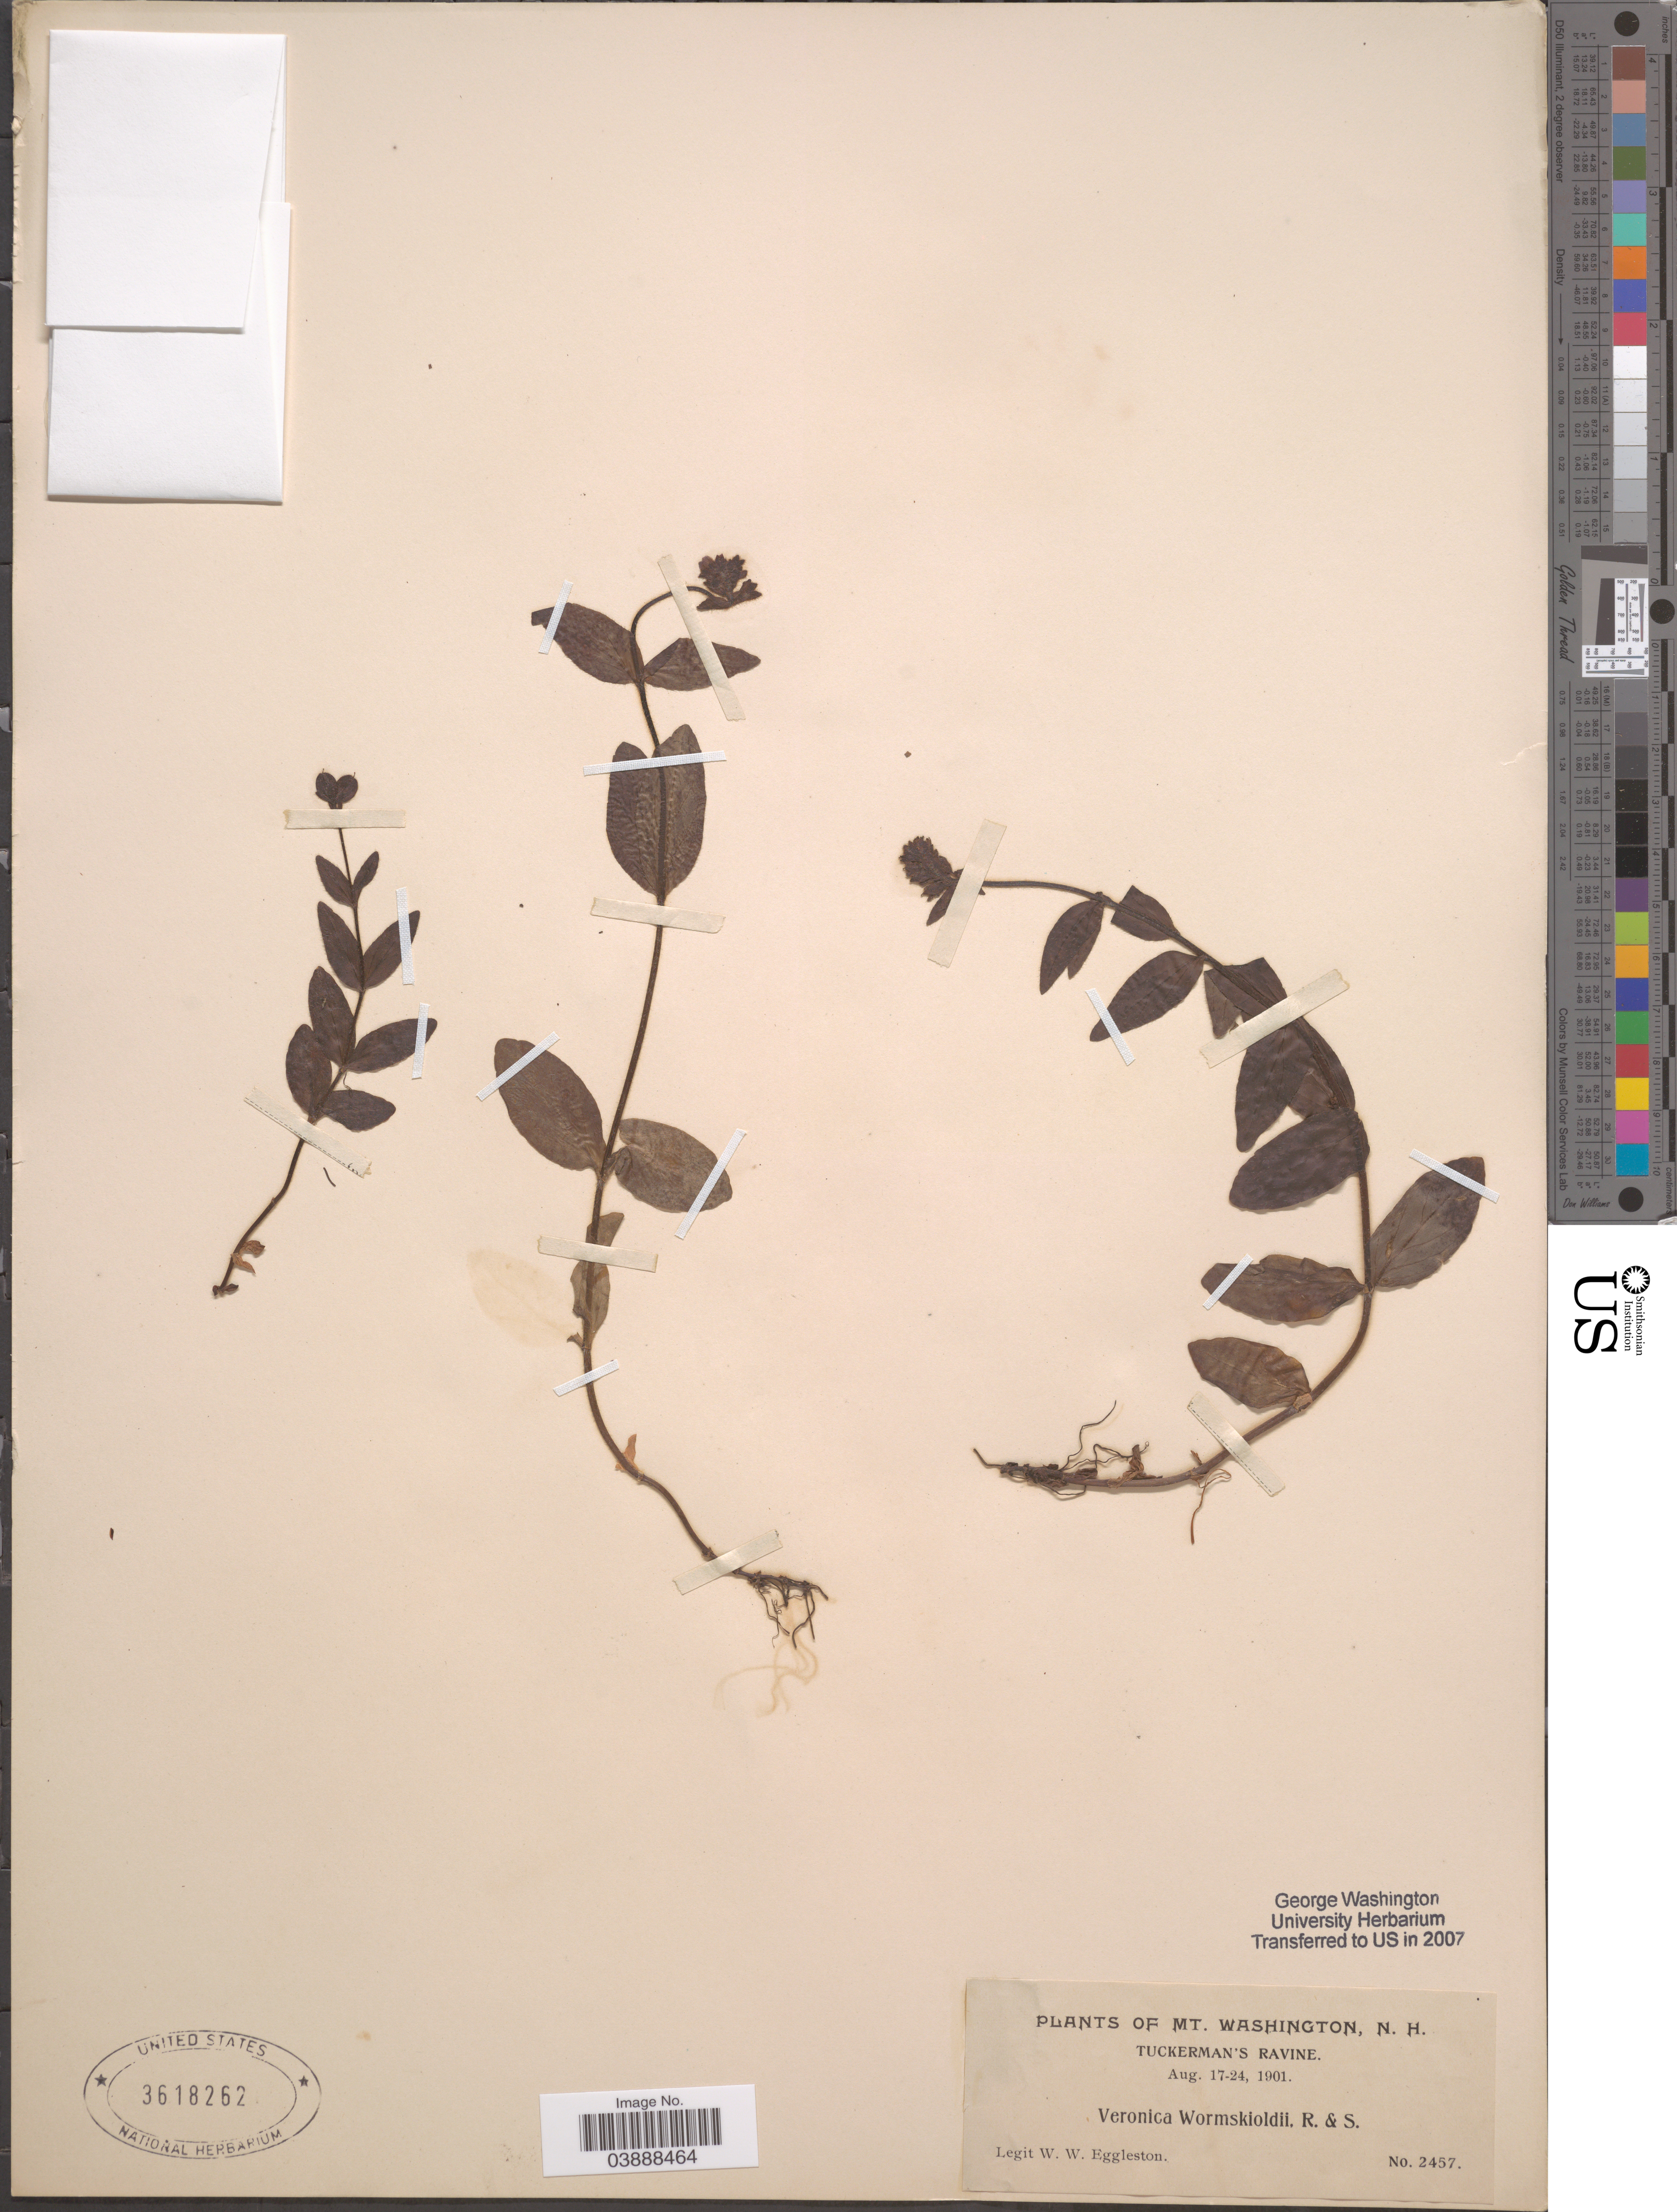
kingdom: Plantae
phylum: Tracheophyta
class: Magnoliopsida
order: Lamiales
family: Plantaginaceae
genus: Veronica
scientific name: Veronica wormskjoldii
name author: Roem. & Schult.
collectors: W. W. Eggleston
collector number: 2457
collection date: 1901-08-17/1901-08-24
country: United States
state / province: New Hampshire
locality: Mt. Washington. Tuckerman's Ravine.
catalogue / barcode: US 3618262